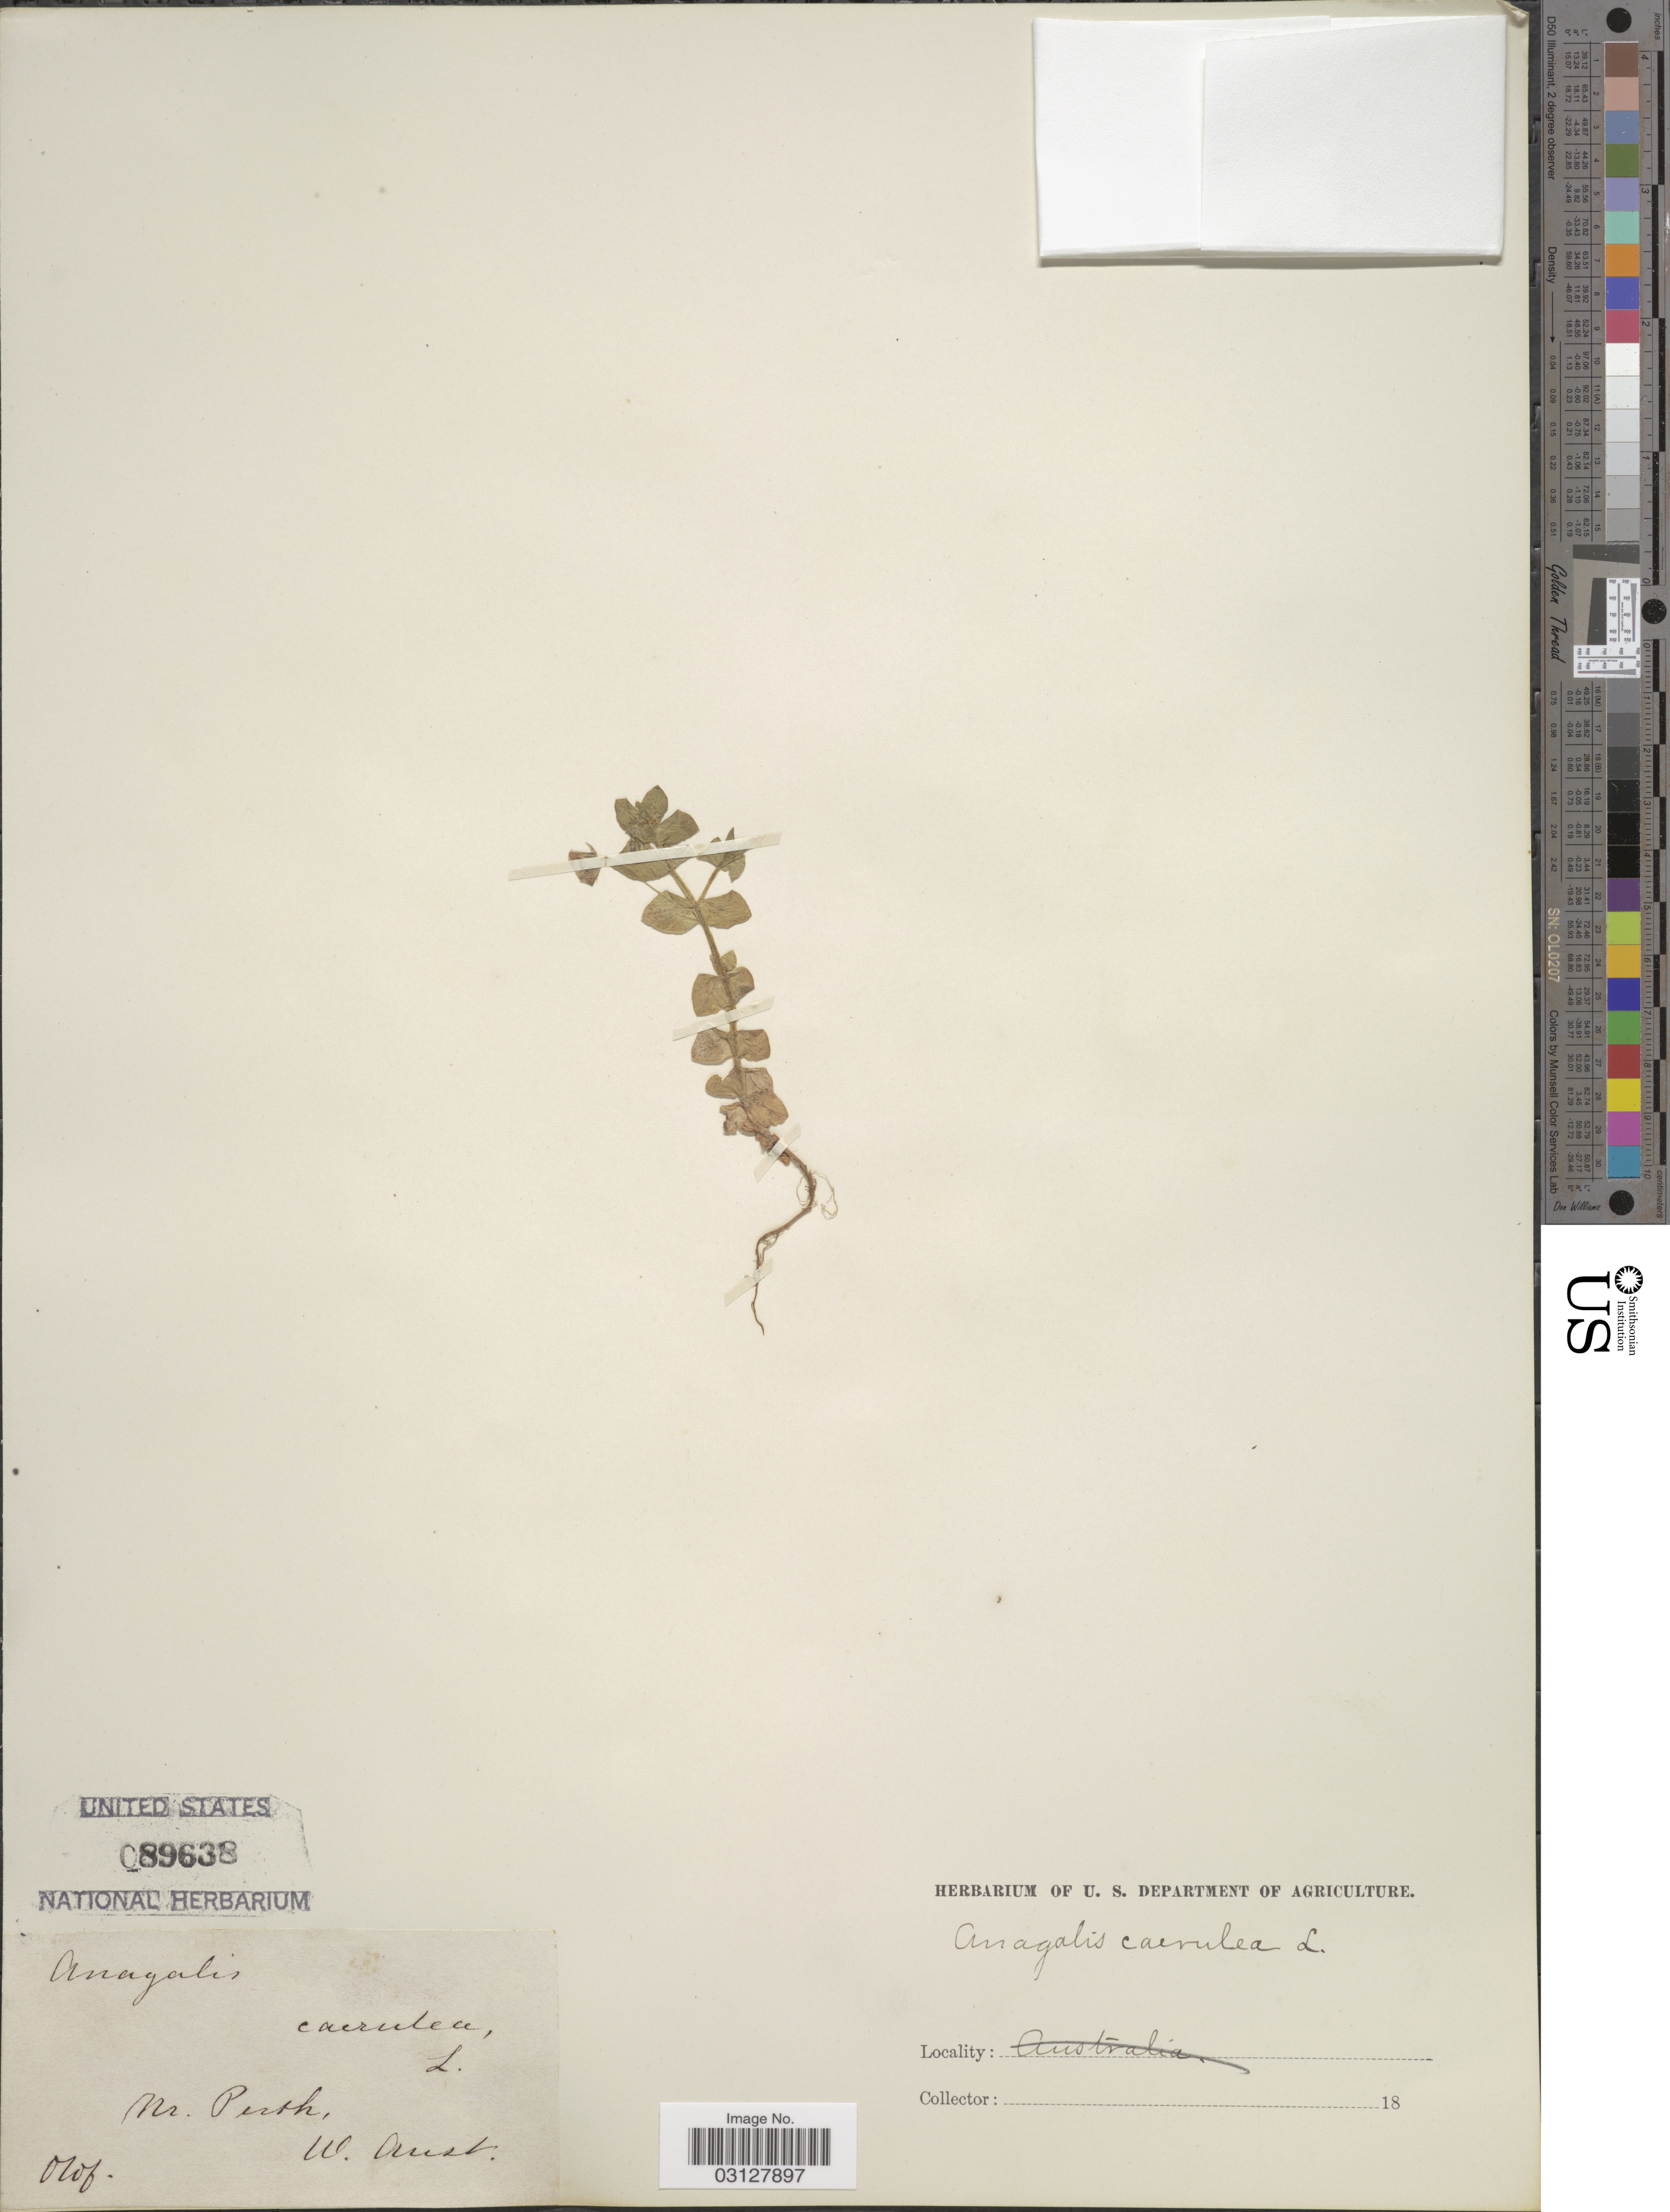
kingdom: Plantae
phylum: Tracheophyta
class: Magnoliopsida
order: Ericales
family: Primulaceae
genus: Anagallis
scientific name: Anagallis caerulea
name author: L.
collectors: Oldfield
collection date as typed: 18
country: Australia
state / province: Western Australia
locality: Nr. Perth.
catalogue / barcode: US 89638